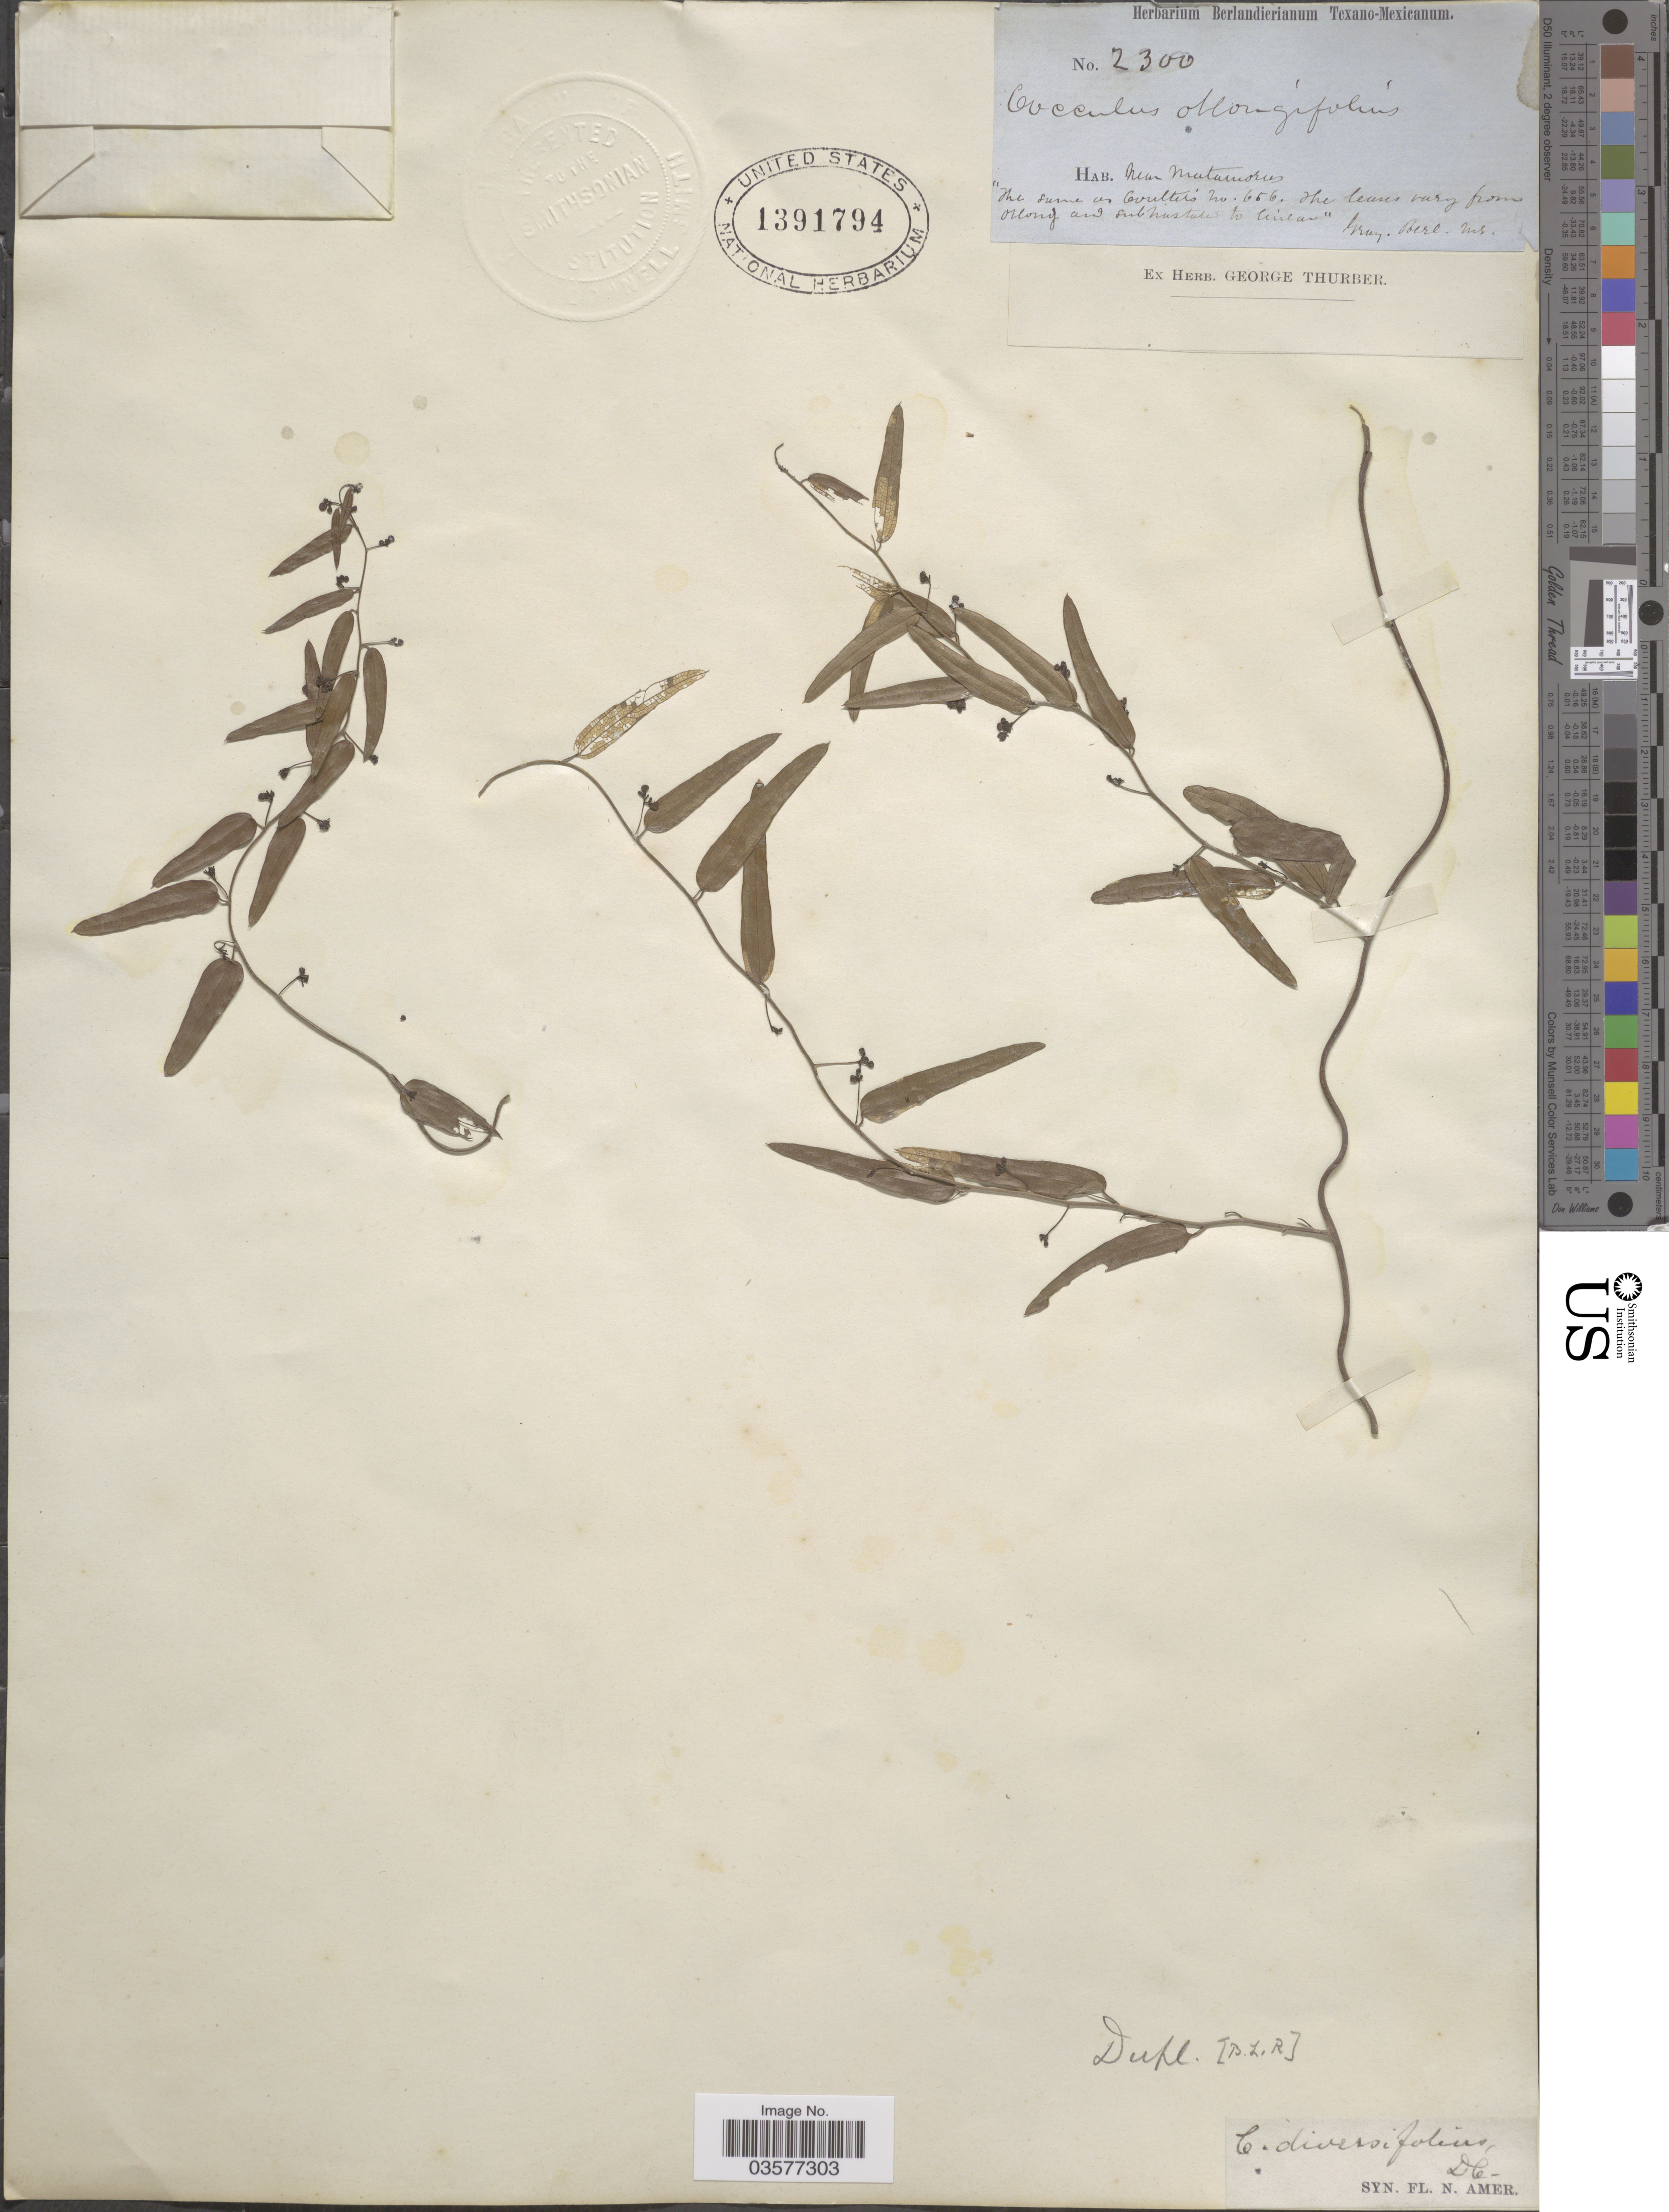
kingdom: Plantae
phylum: Tracheophyta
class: Magnoliopsida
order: Ranunculales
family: Menispermaceae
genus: Cocculus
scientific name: Cocculus diversifolius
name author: DC.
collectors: ex Herb. Berlandierianum Texano-Mexicanum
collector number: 2300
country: Mexico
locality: Near Matamoros.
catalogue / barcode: US 1391794